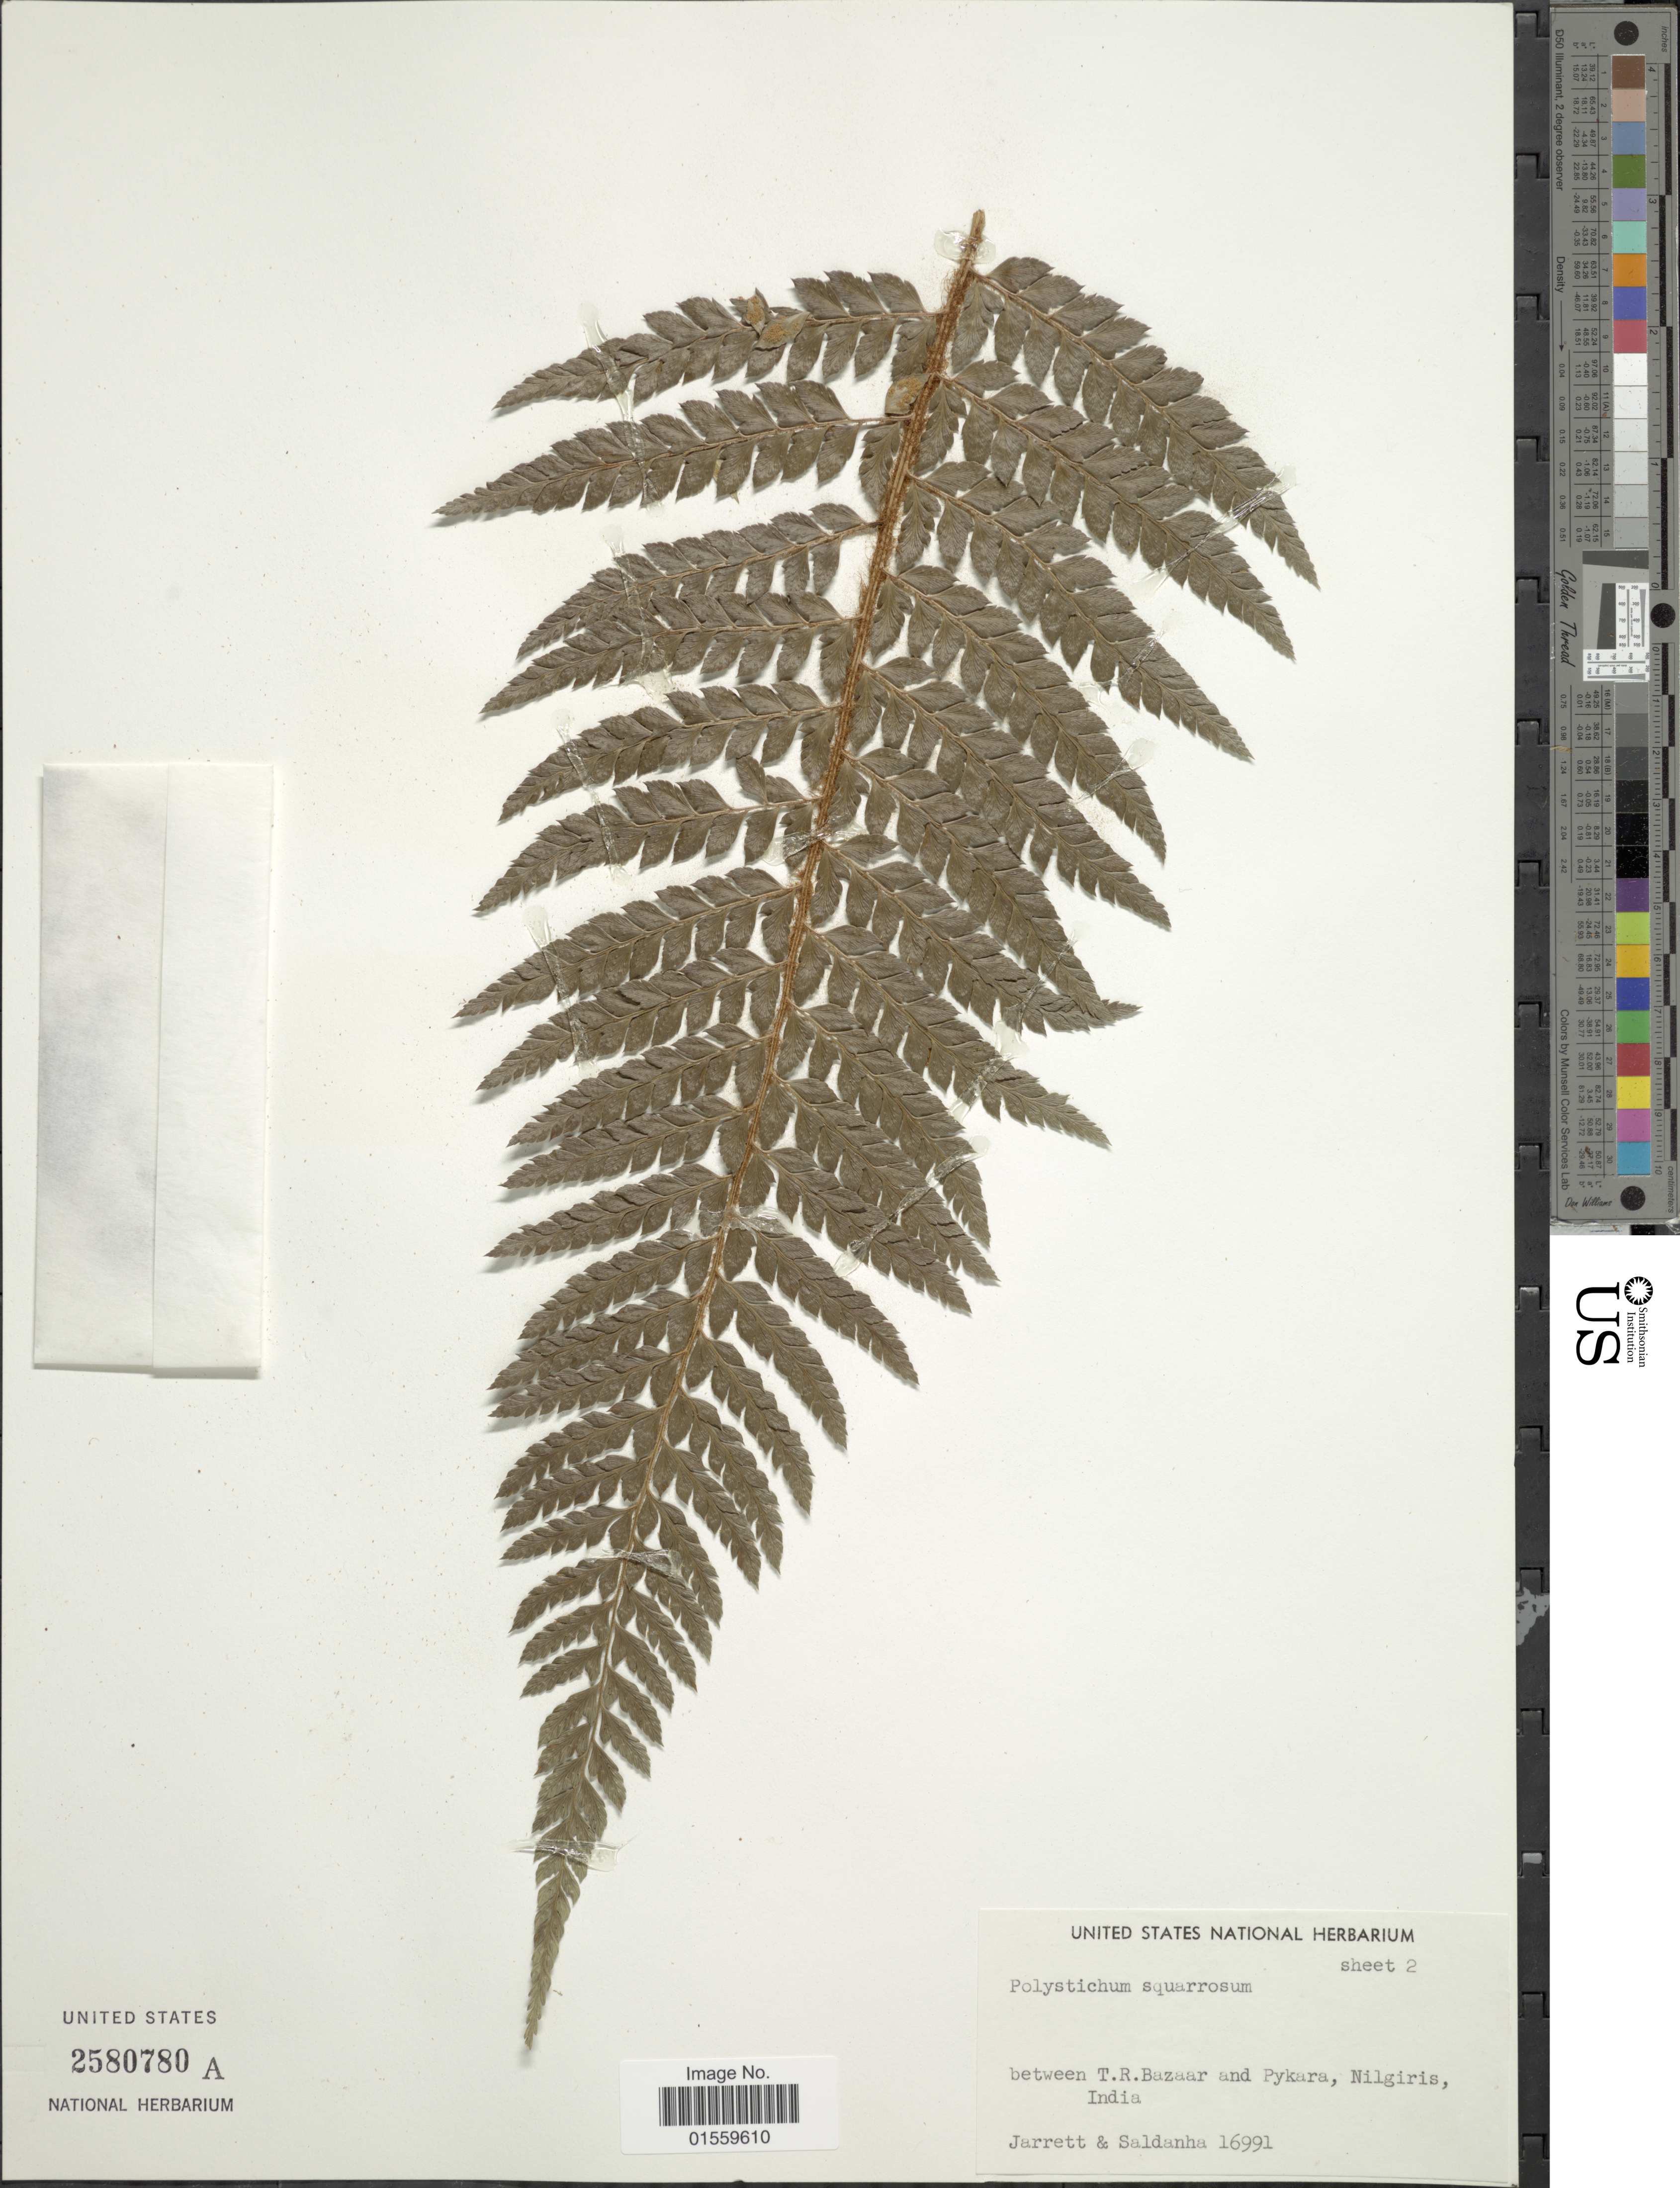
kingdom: Plantae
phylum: Tracheophyta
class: Polypodiopsida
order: Polypodiales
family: Dryopteridaceae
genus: Polystichum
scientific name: Polystichum squarrosum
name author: (D. Don) Fée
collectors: F. M. Jarrett & C. Saldanha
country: India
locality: Between T.R. Bazaar and Pykara, Nilgiris, India.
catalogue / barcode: US 2580780A